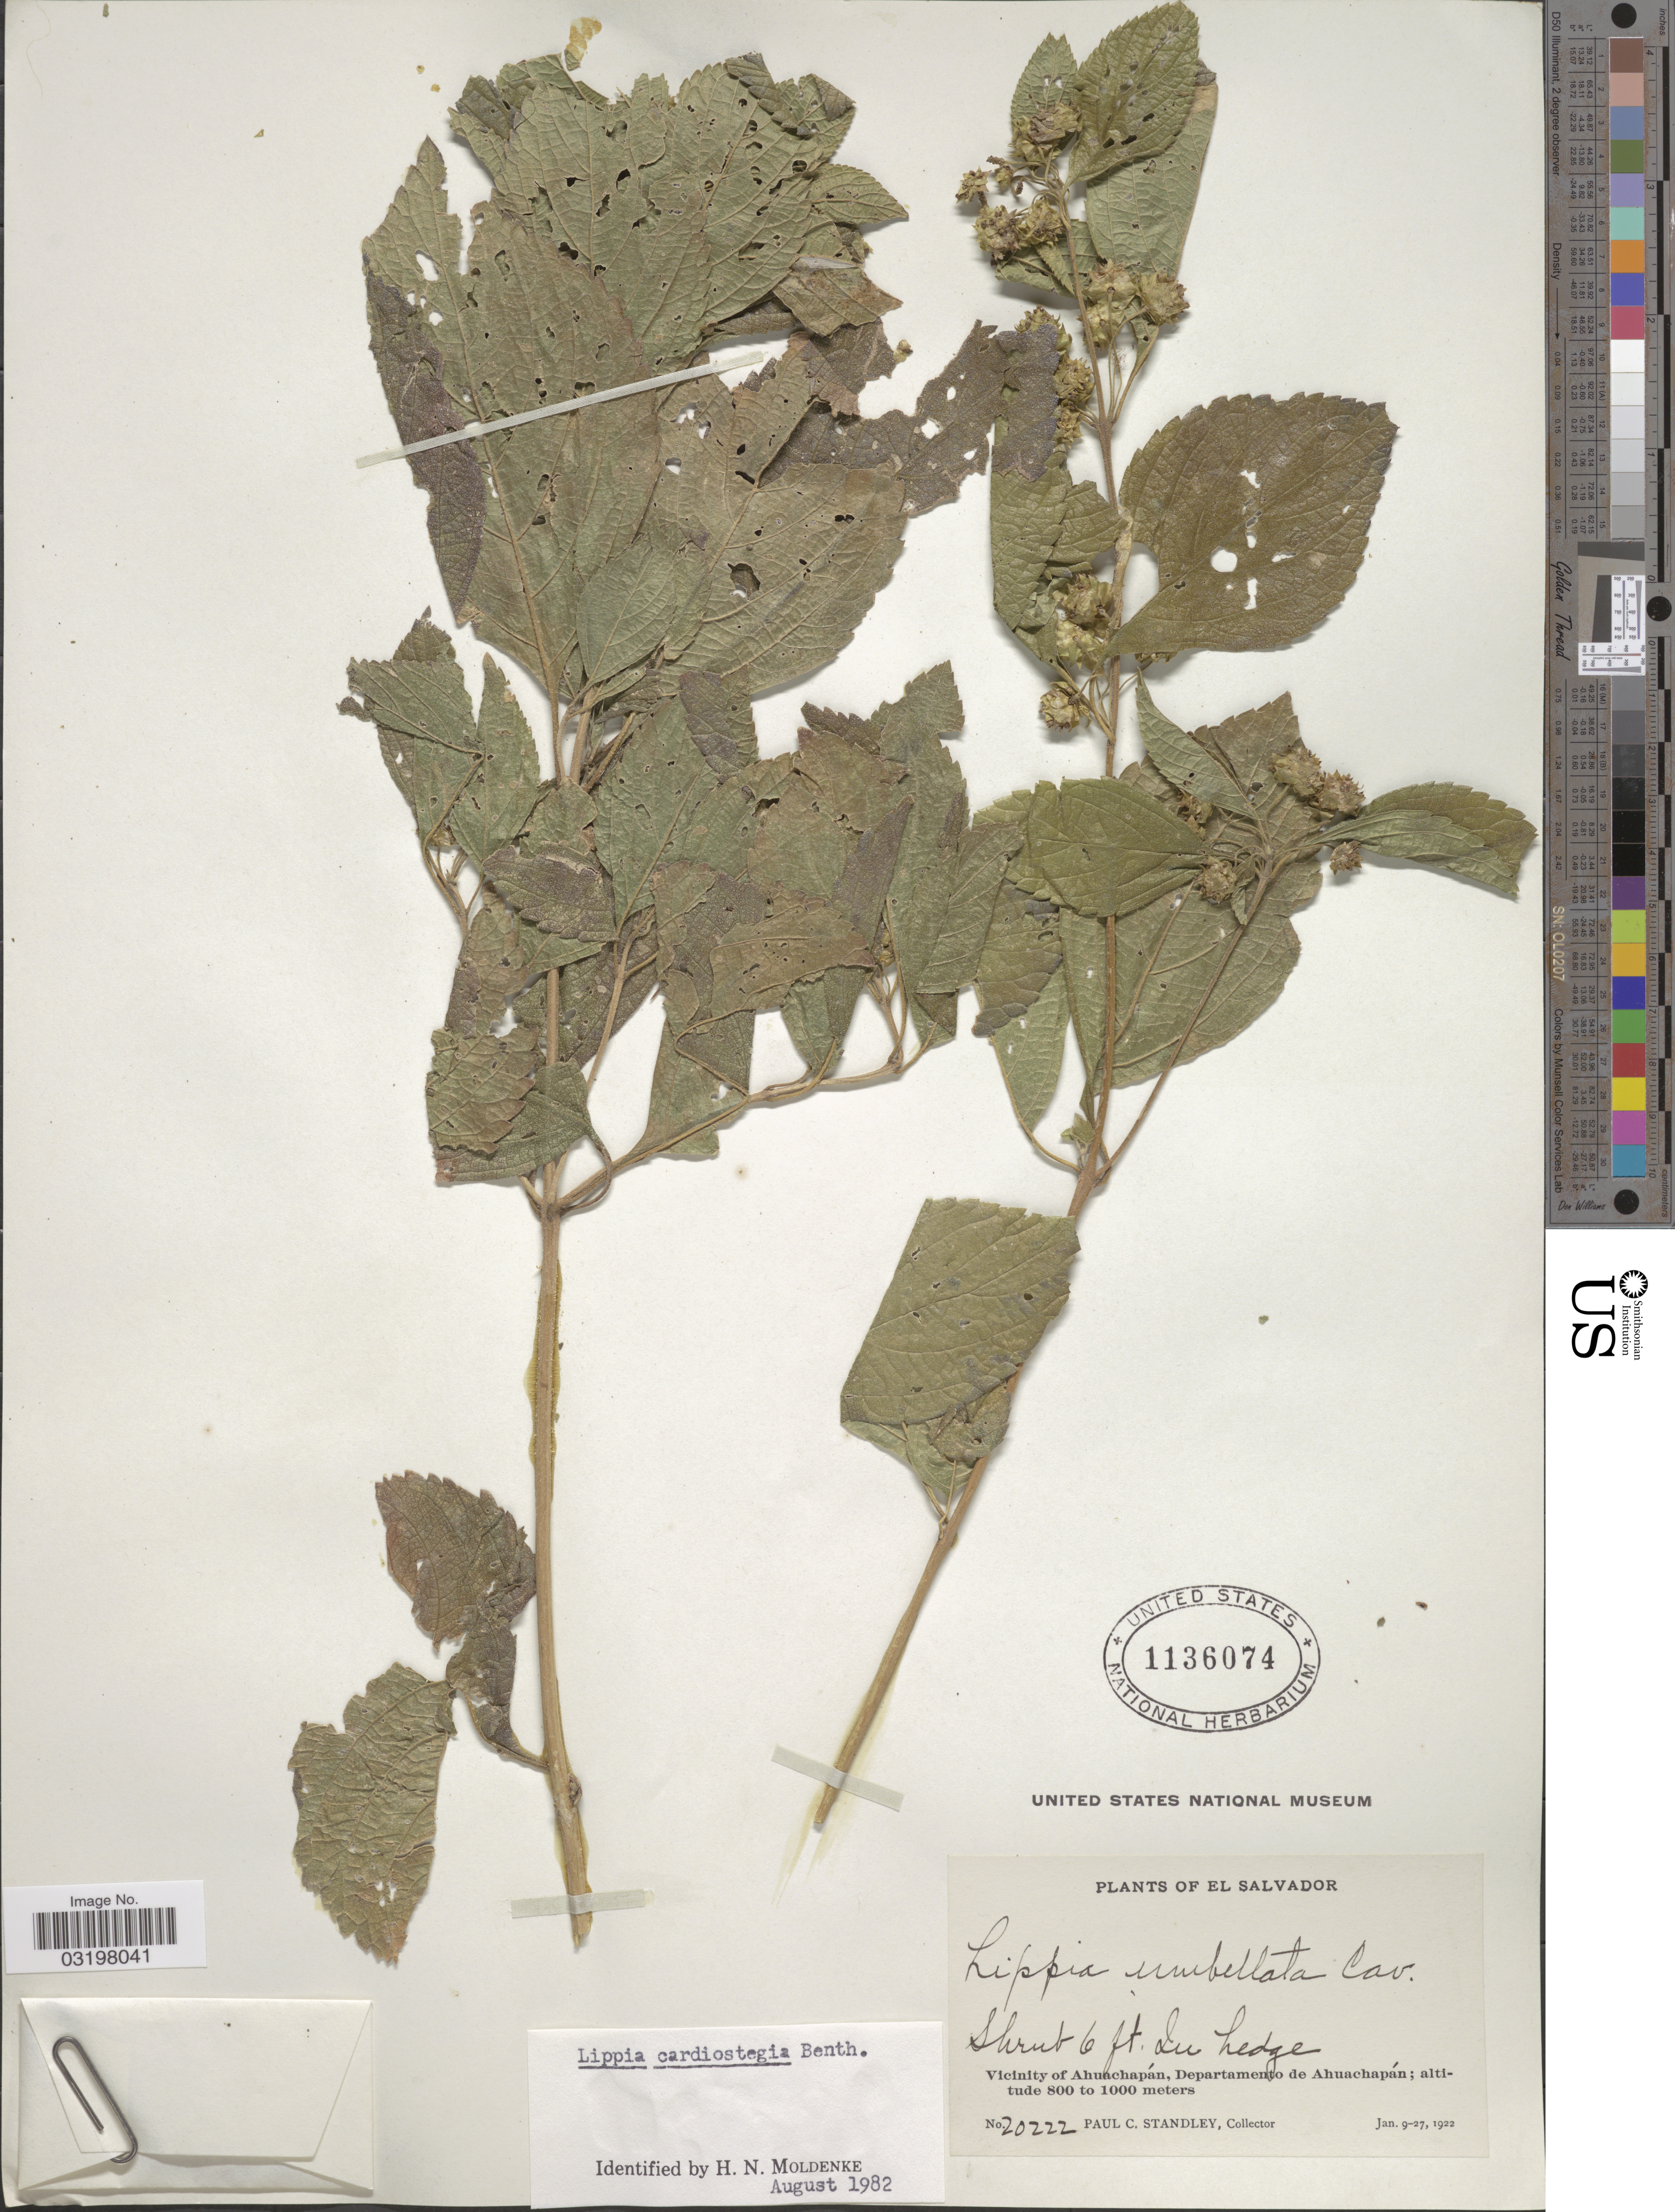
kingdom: Plantae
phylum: Tracheophyta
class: Magnoliopsida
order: Lamiales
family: Verbenaceae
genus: Lippia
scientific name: Lippia cardiostegia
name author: Benth.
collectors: P. C. Standley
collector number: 20222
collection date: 1922-01-09/1922-01-27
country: El Salvador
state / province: Ahuachapan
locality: Vicinity of Ahuachapán, Departamento de Ahuachapán.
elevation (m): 800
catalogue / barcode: US 1136074